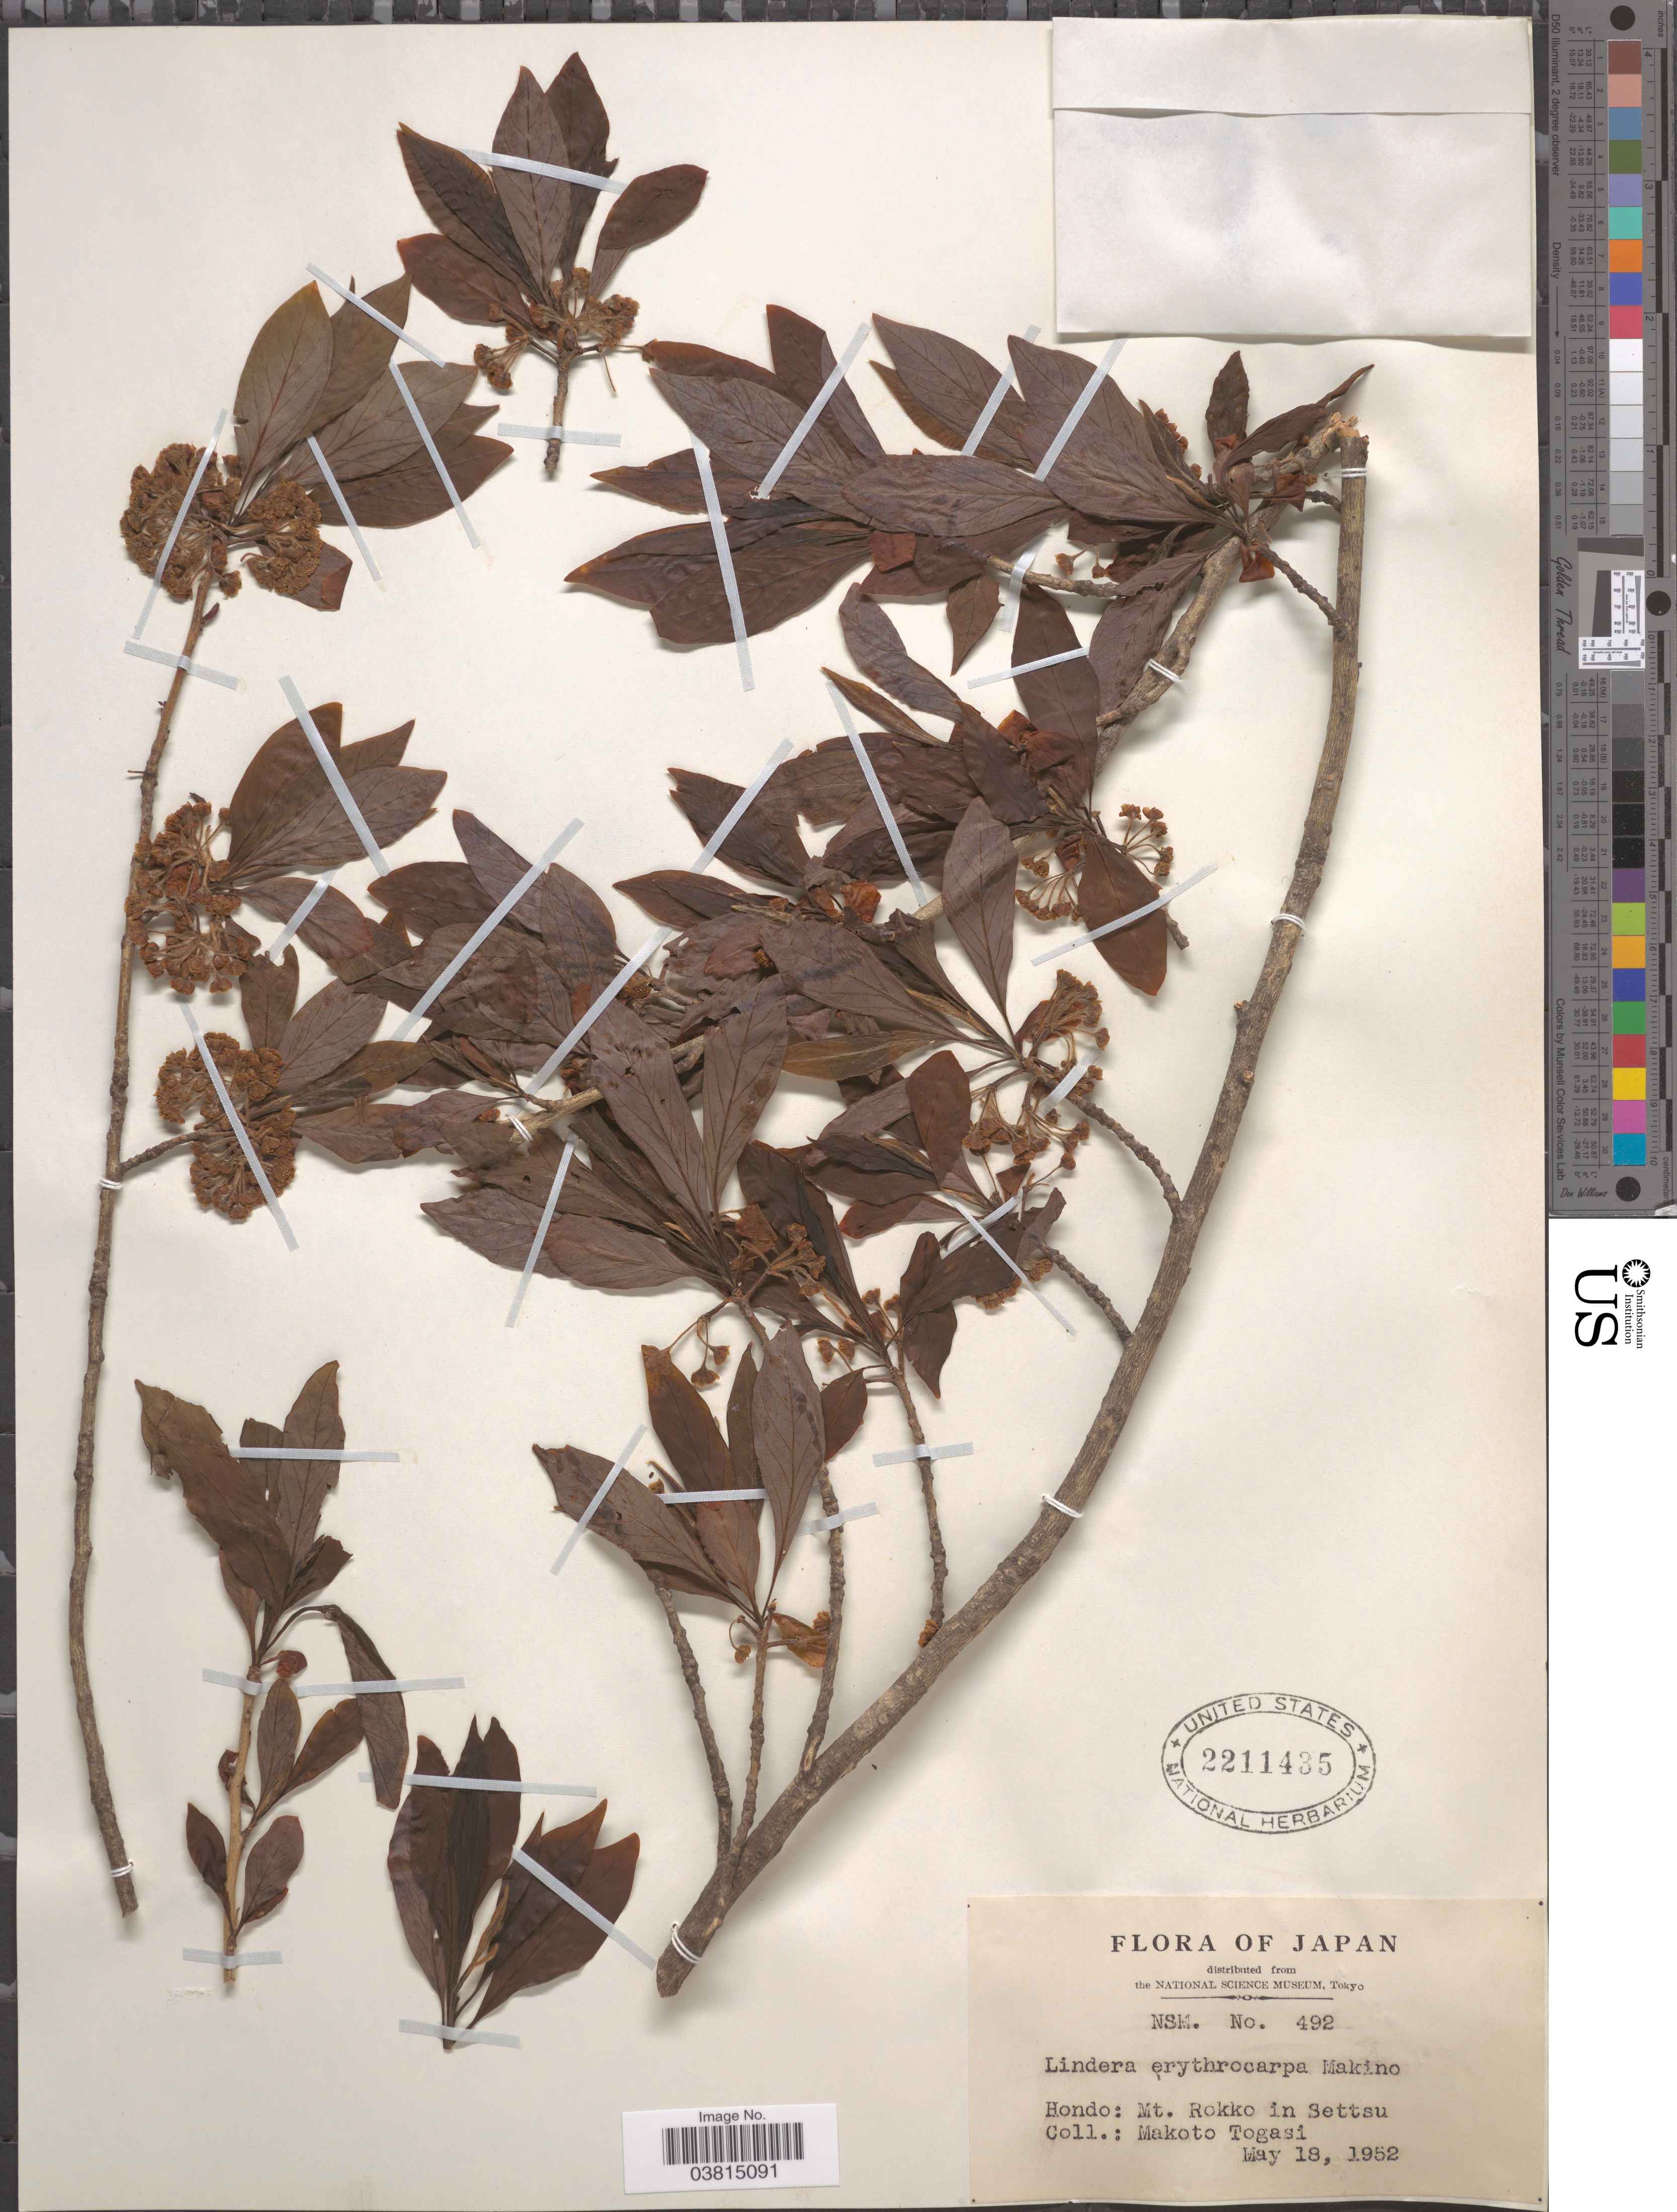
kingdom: Plantae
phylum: Tracheophyta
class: Magnoliopsida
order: Laurales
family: Lauraceae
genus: Lindera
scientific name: Lindera erythrocarpa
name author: Makino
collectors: M. Togasi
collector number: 492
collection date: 1952-05-18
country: Japan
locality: Hondo: Mt. Rokko in Settsu.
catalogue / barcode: US 2211435